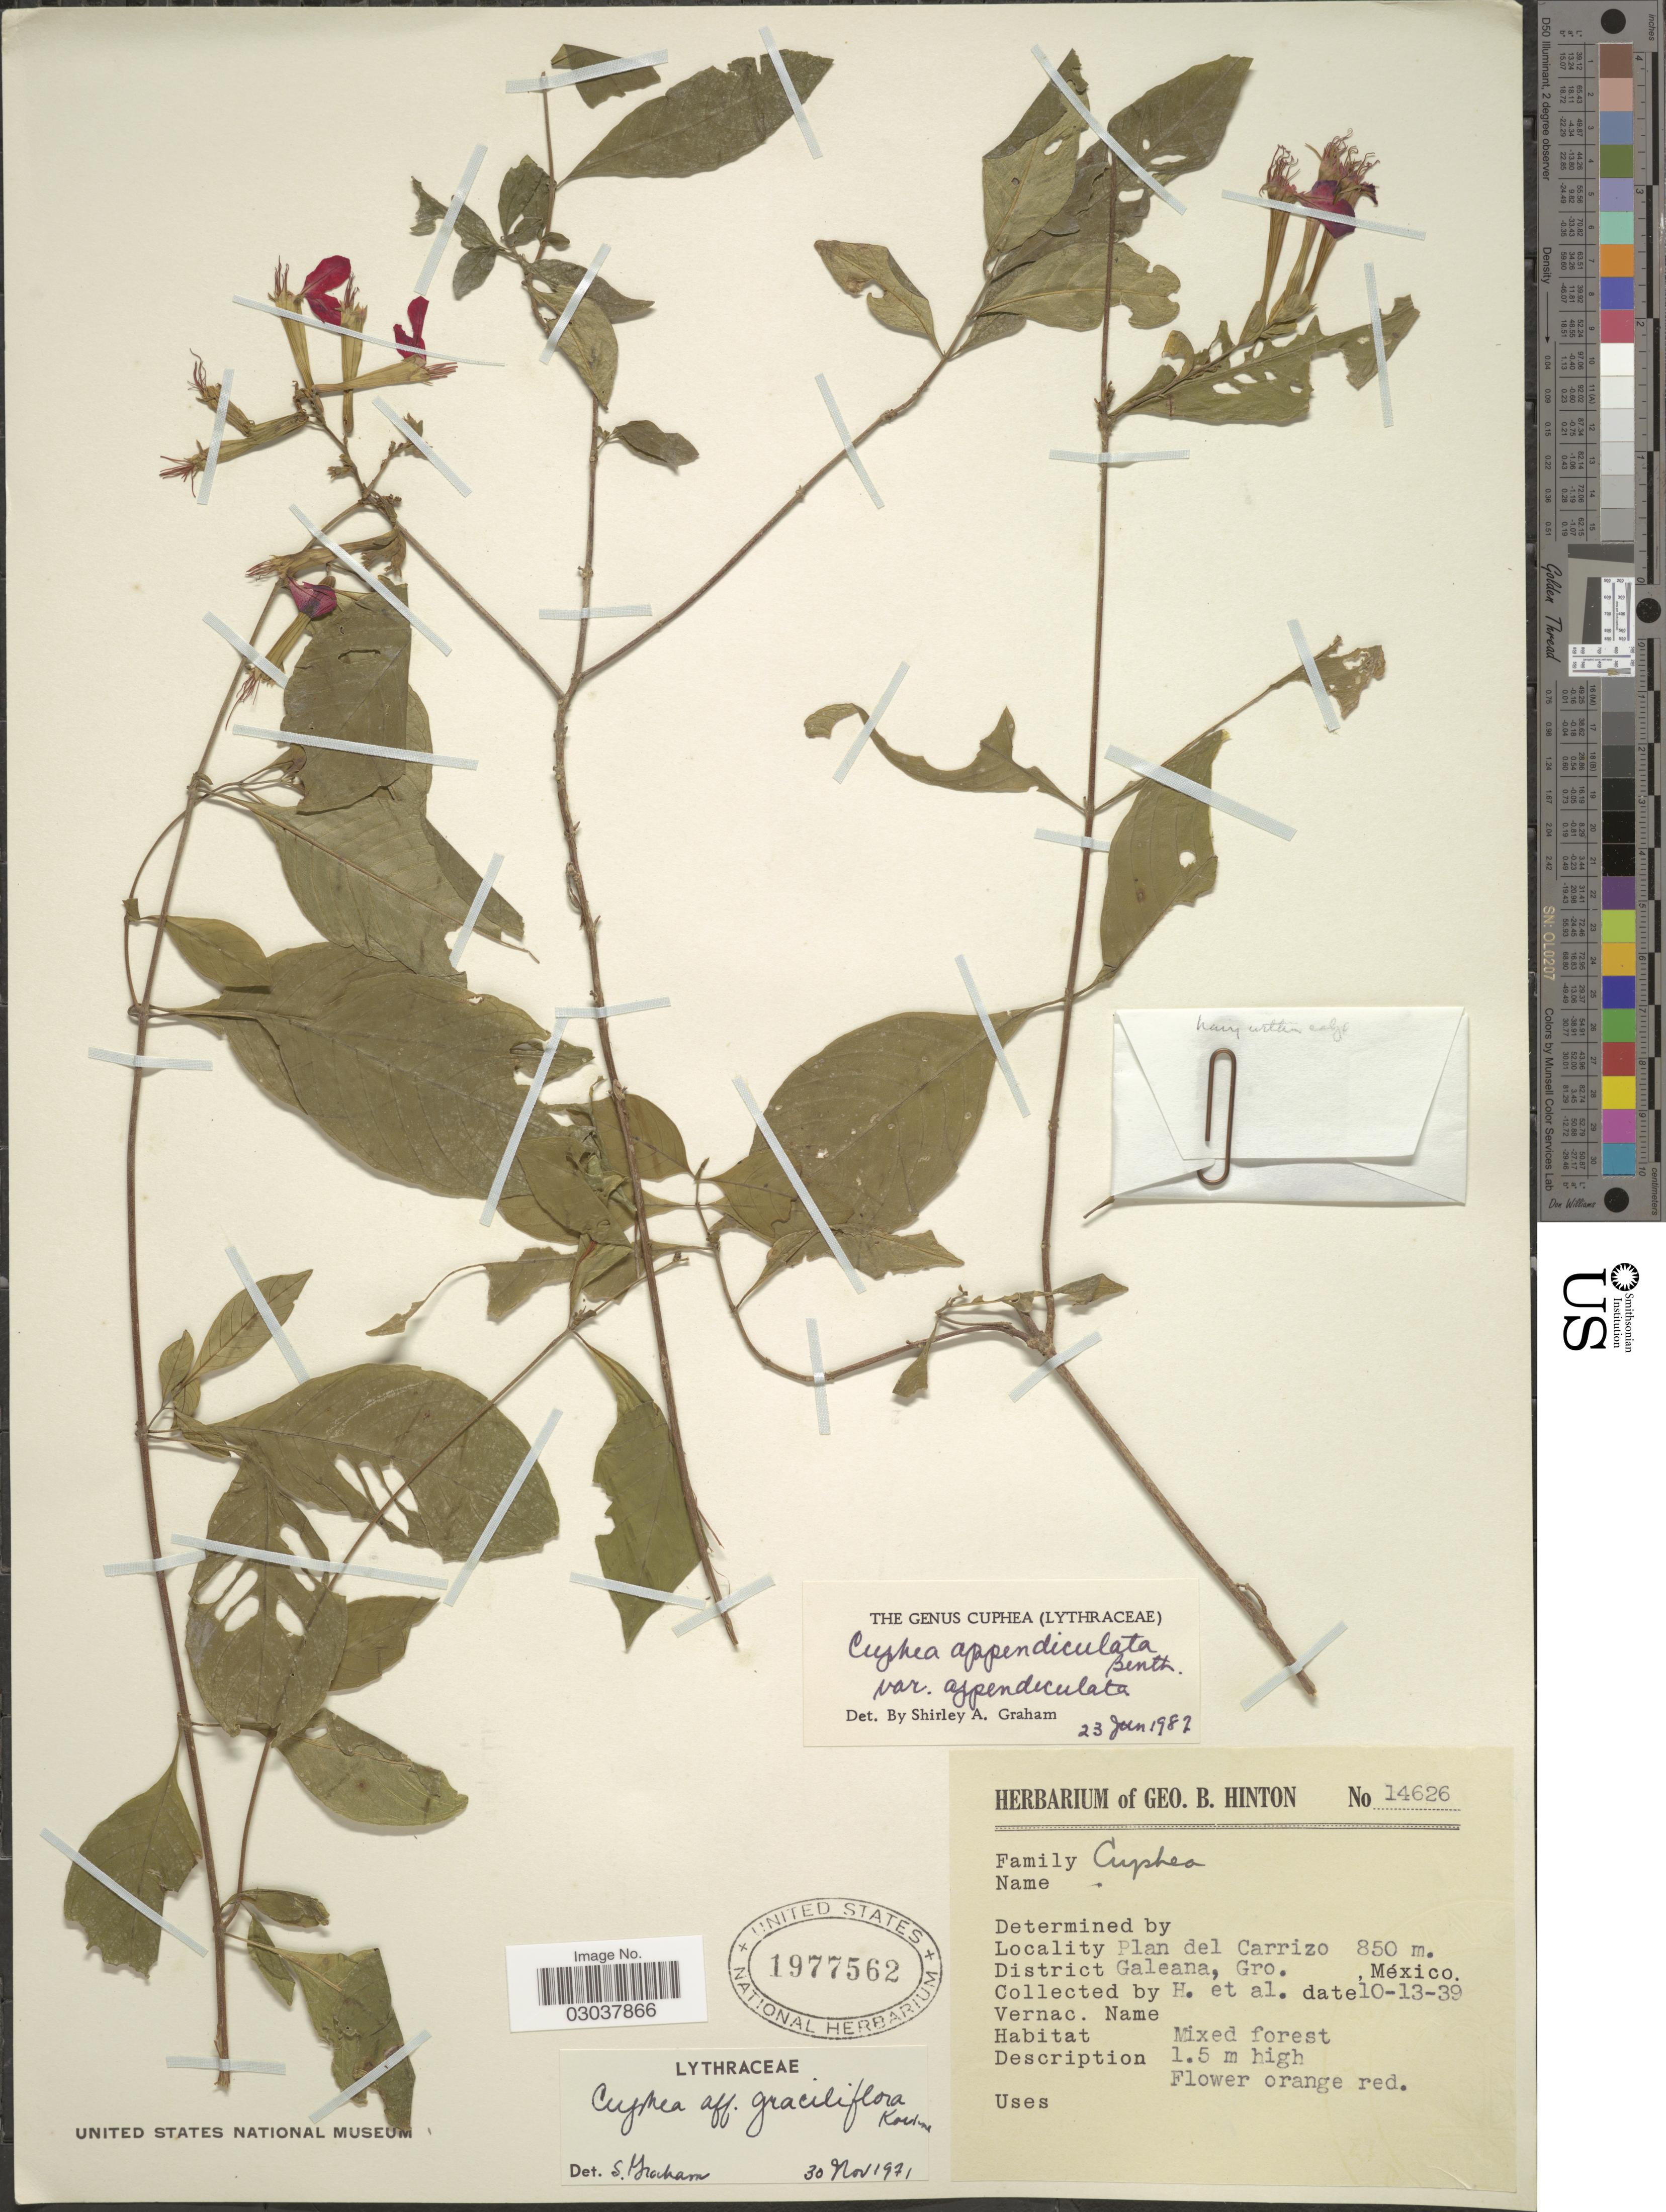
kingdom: Plantae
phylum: Tracheophyta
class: Magnoliopsida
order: Myrtales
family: Lythraceae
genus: Cuphea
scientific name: Cuphea appendiculata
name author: Benth.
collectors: G. B. Hinton & et al.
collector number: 14626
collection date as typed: Transcribed d/m/y: 13/10/39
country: Mexico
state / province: Guerrero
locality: Plan del Carrizo. District Galeana, Gro.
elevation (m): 850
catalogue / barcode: US 1977562